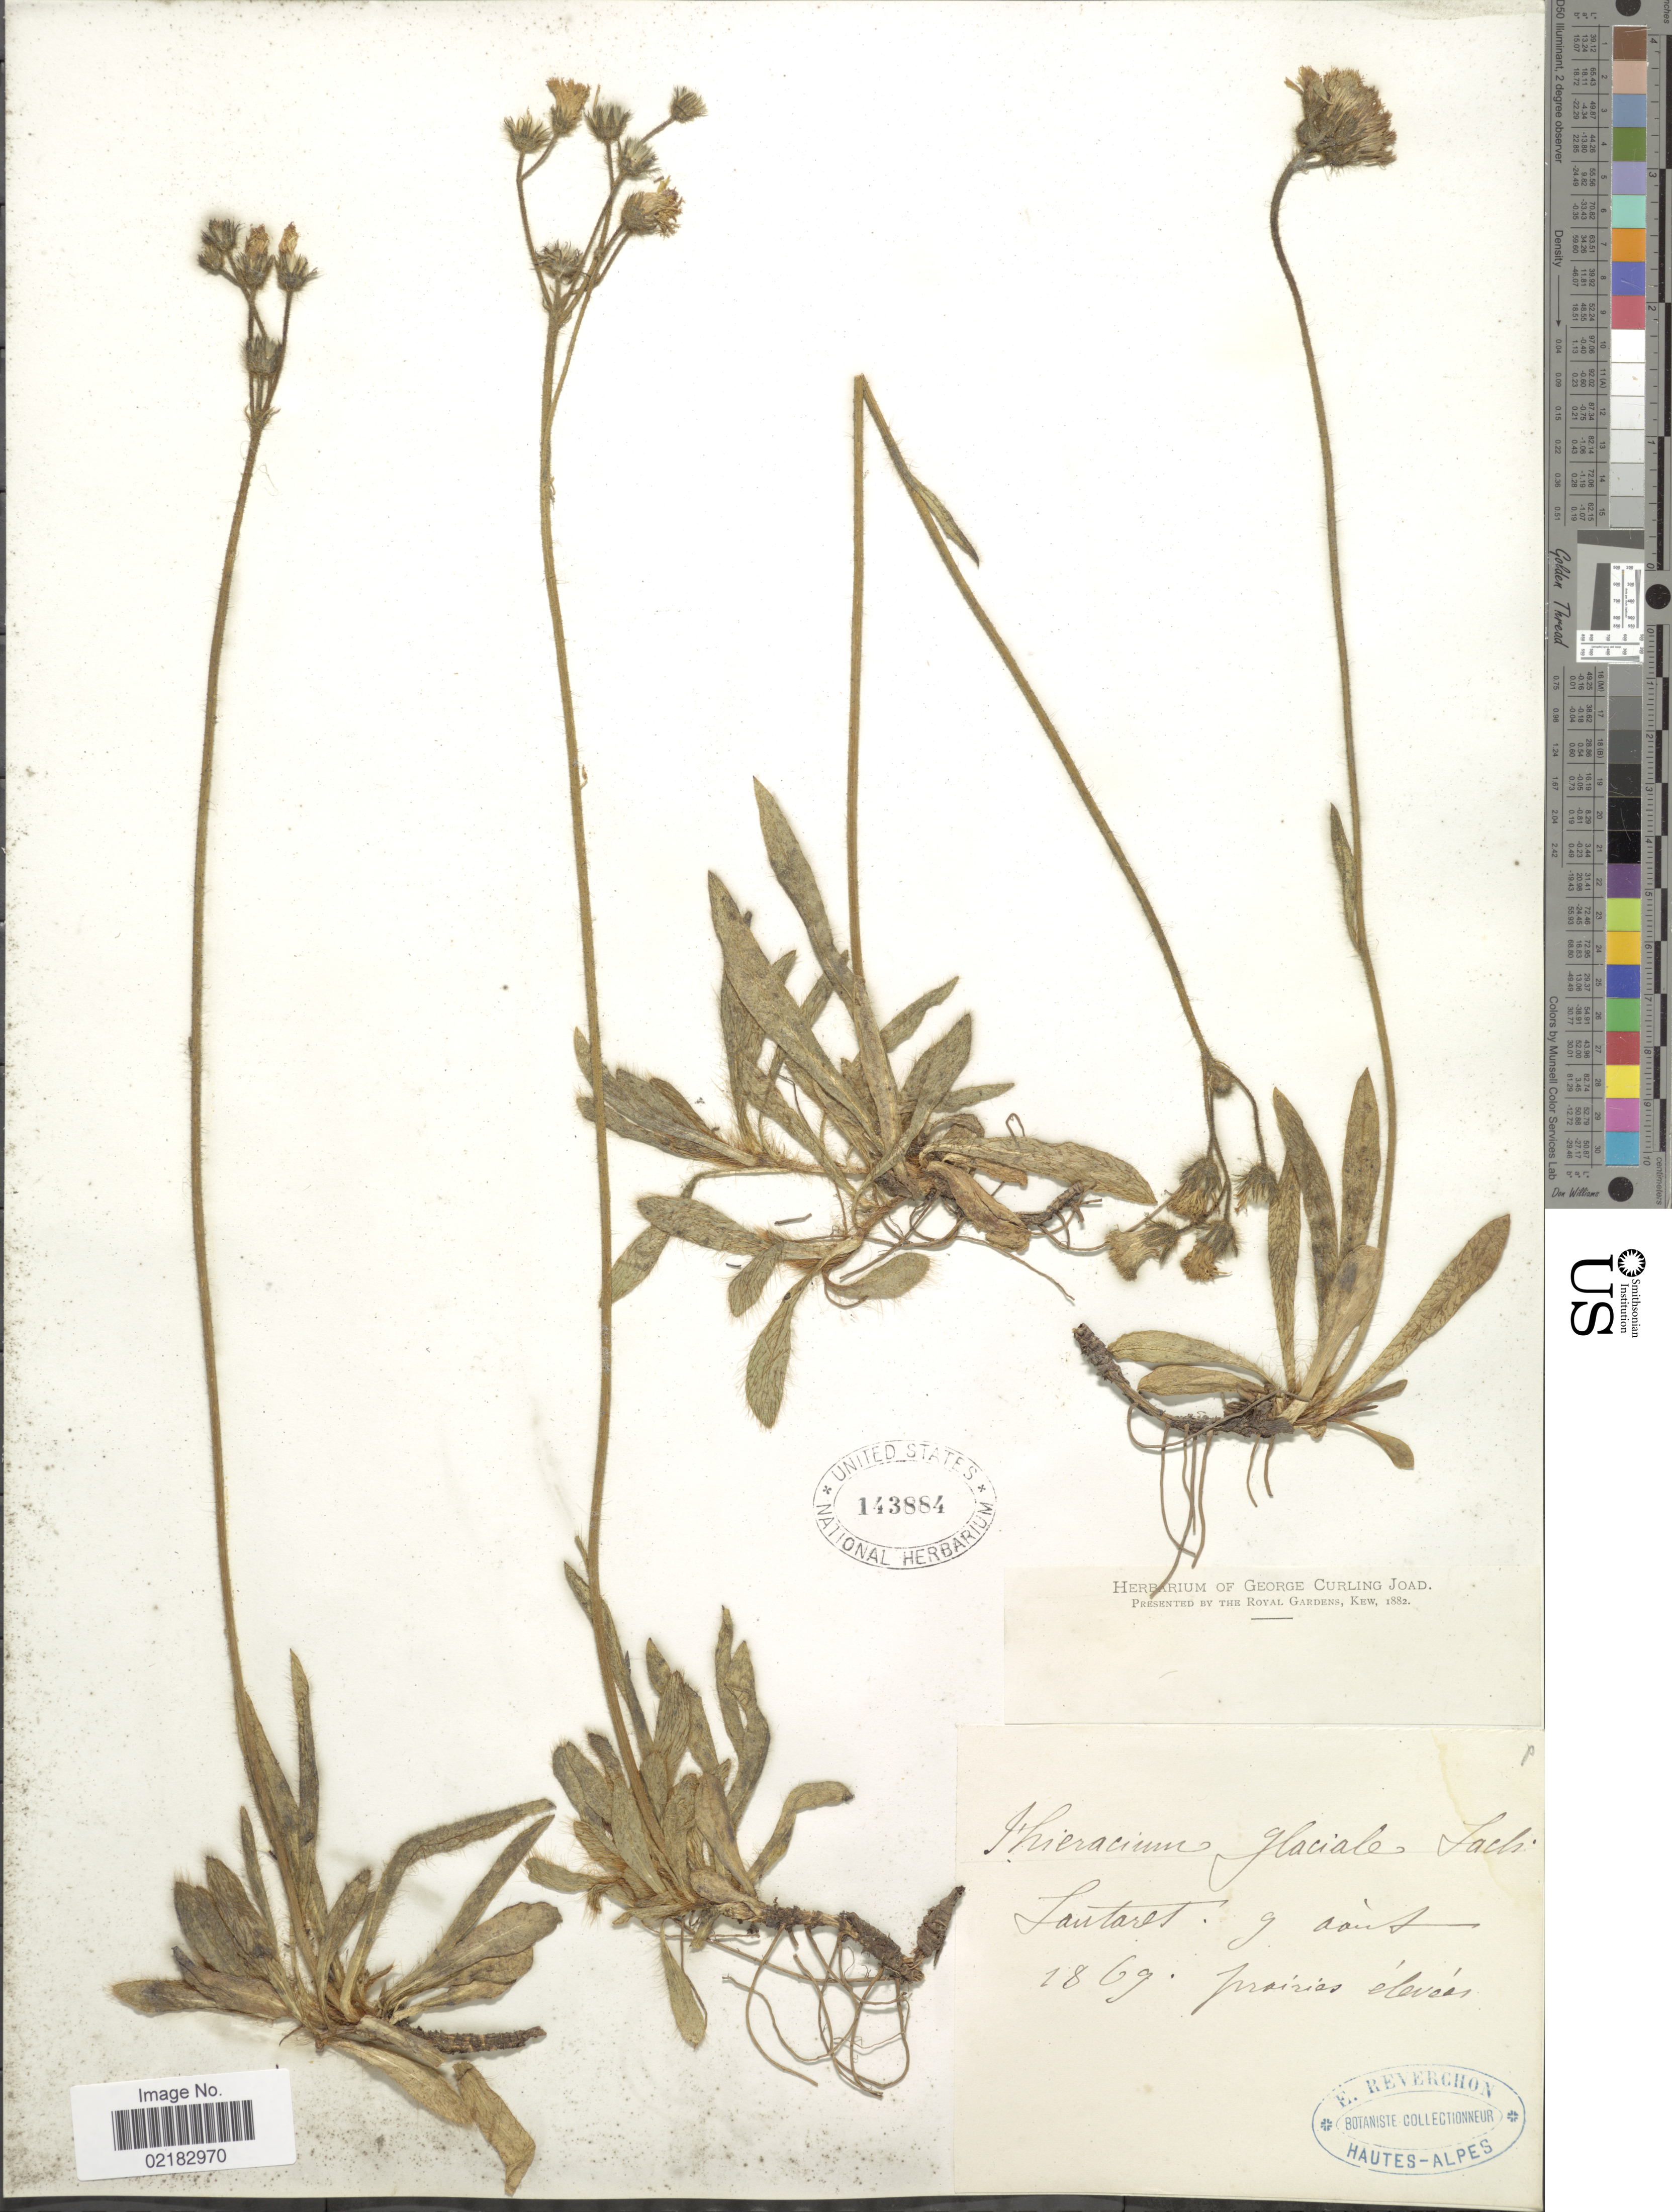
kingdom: Plantae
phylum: Tracheophyta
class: Magnoliopsida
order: Asterales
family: Asteraceae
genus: Hieracium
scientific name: Hieracium glaciale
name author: Reyn.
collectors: E. Reverchon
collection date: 1869-08-09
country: France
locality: Lautaret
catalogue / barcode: US 143884